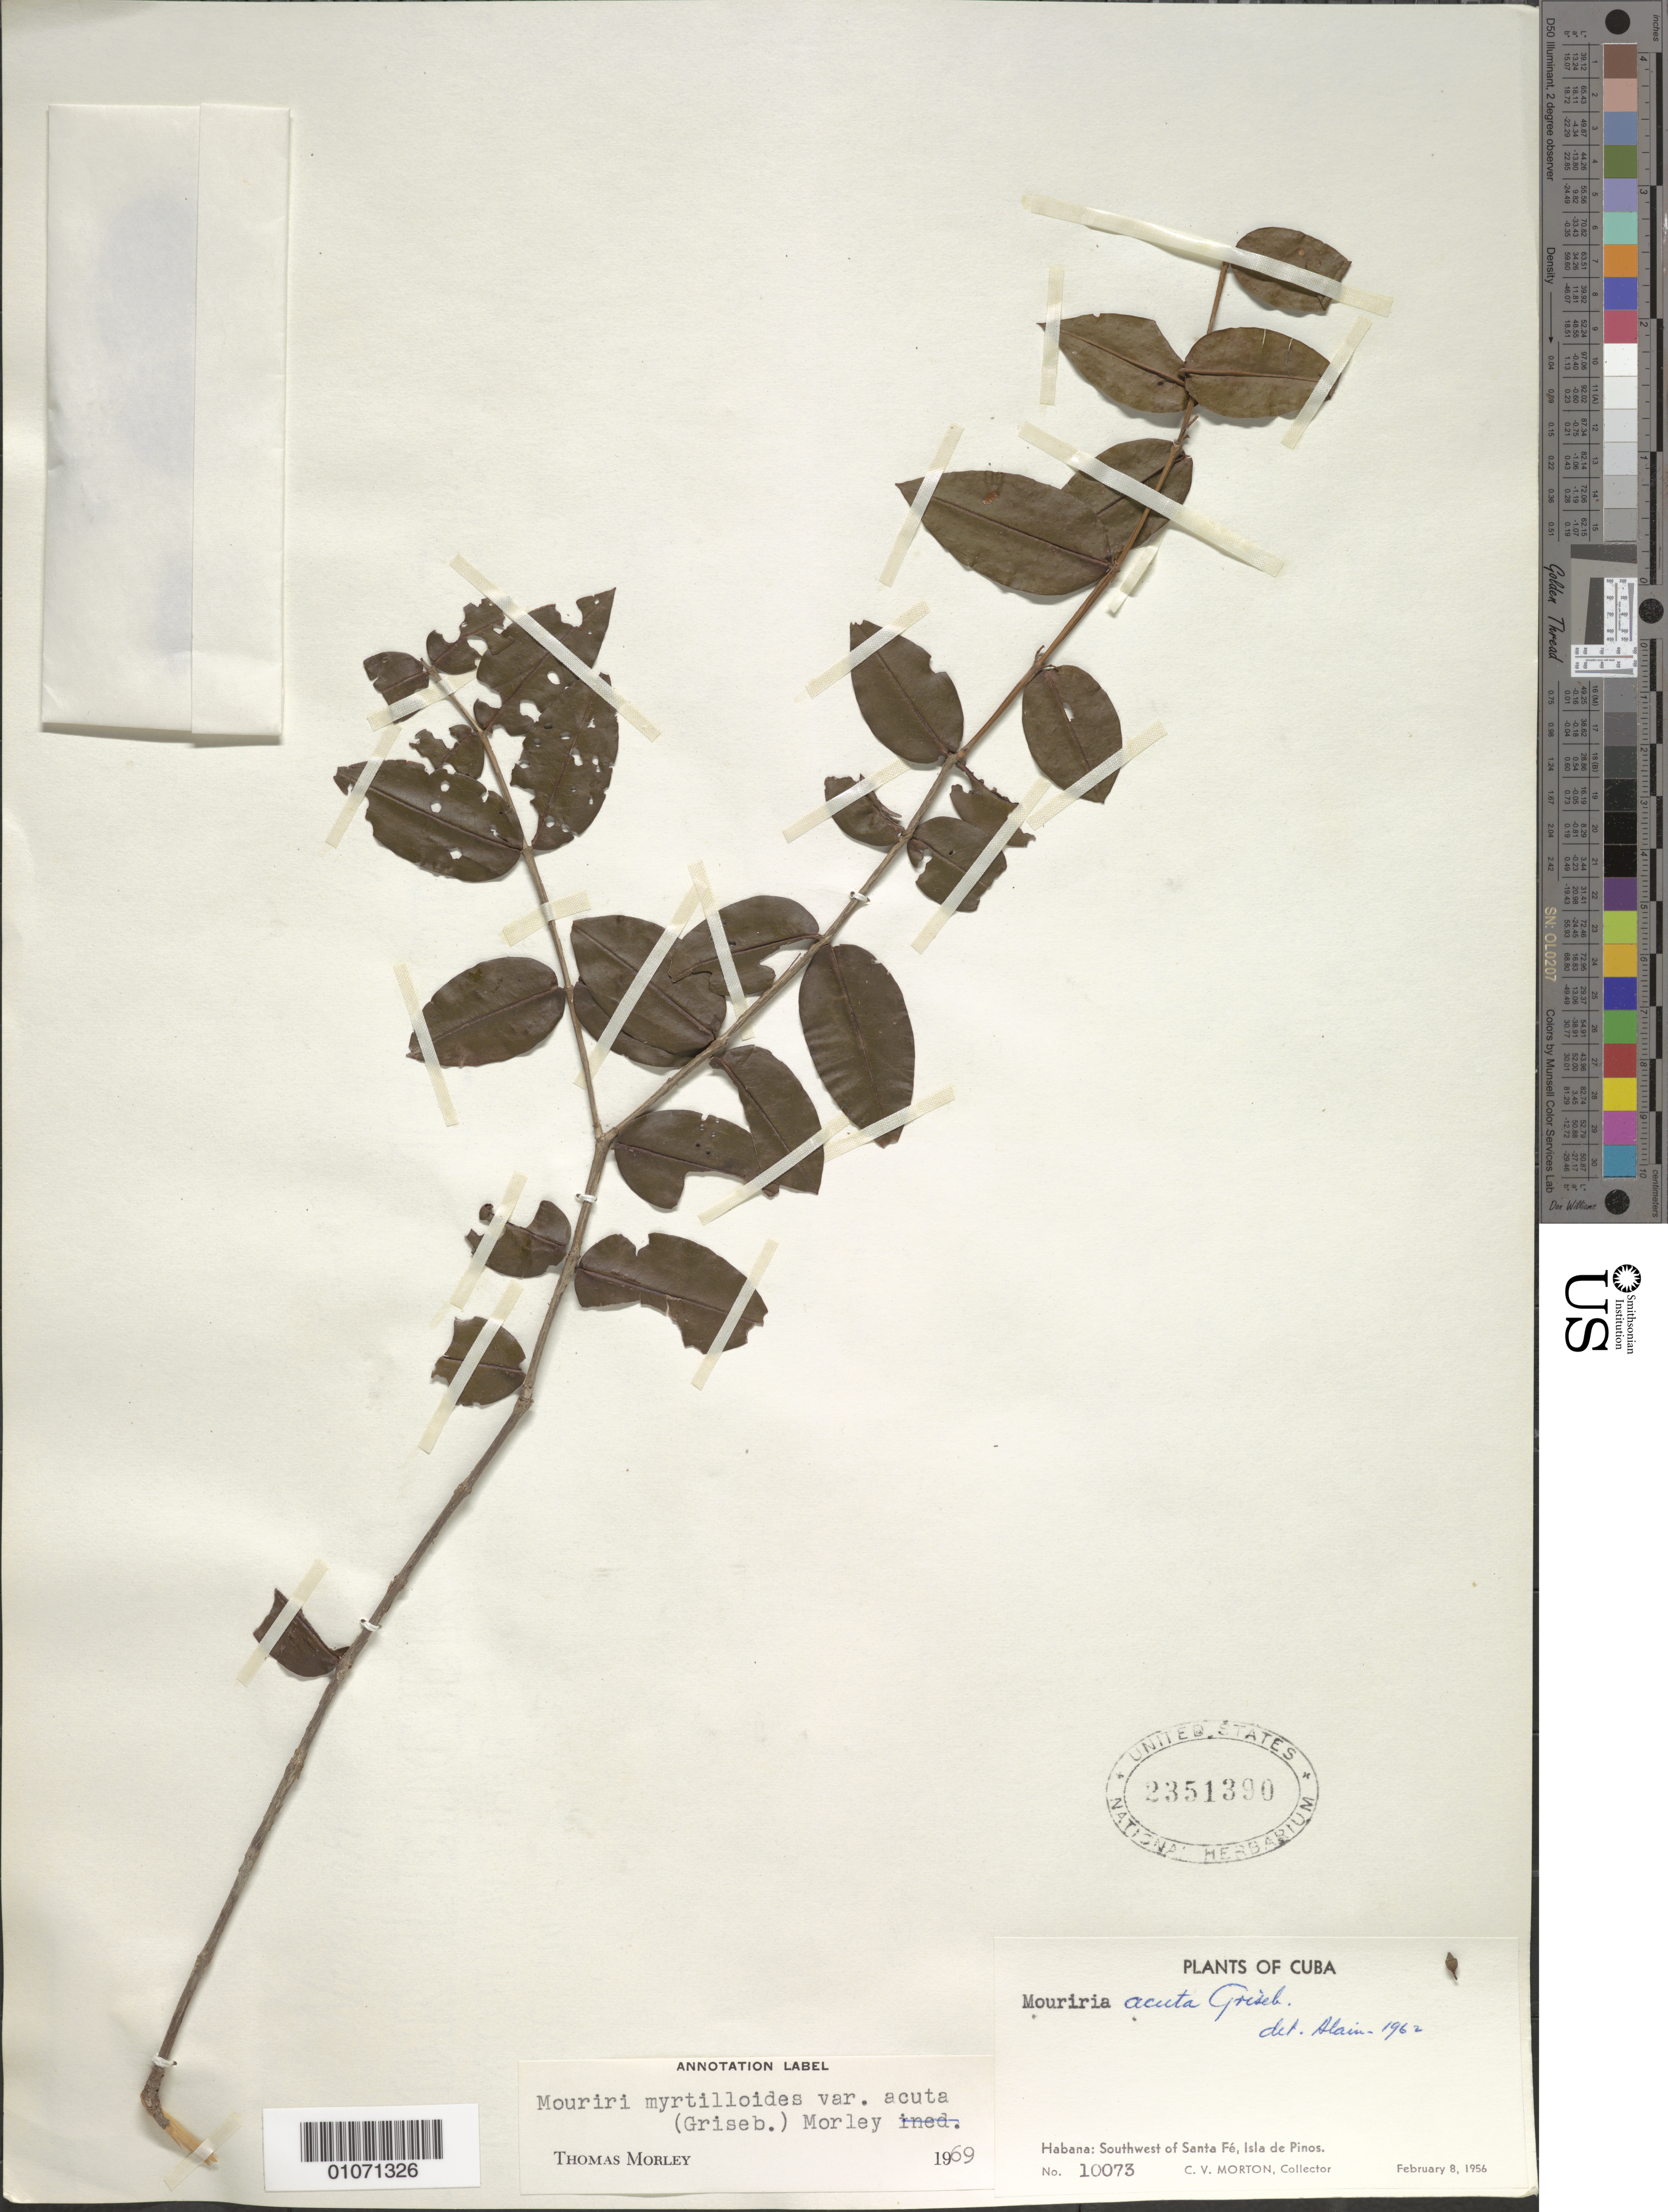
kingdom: Plantae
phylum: Tracheophyta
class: Magnoliopsida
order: Myrtales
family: Melastomataceae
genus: Mouriri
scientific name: Mouriri myrtilloides subsp. acuta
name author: (Griseb.) Morley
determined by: Morley, T.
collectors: C. V. Morton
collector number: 10073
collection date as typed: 08 Feb 1956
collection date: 1956-02-08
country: Cuba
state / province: Isla de La Juventud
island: Isla de la Juventud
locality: Isle of Pines, Santa Fé, SW of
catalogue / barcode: US 2351390